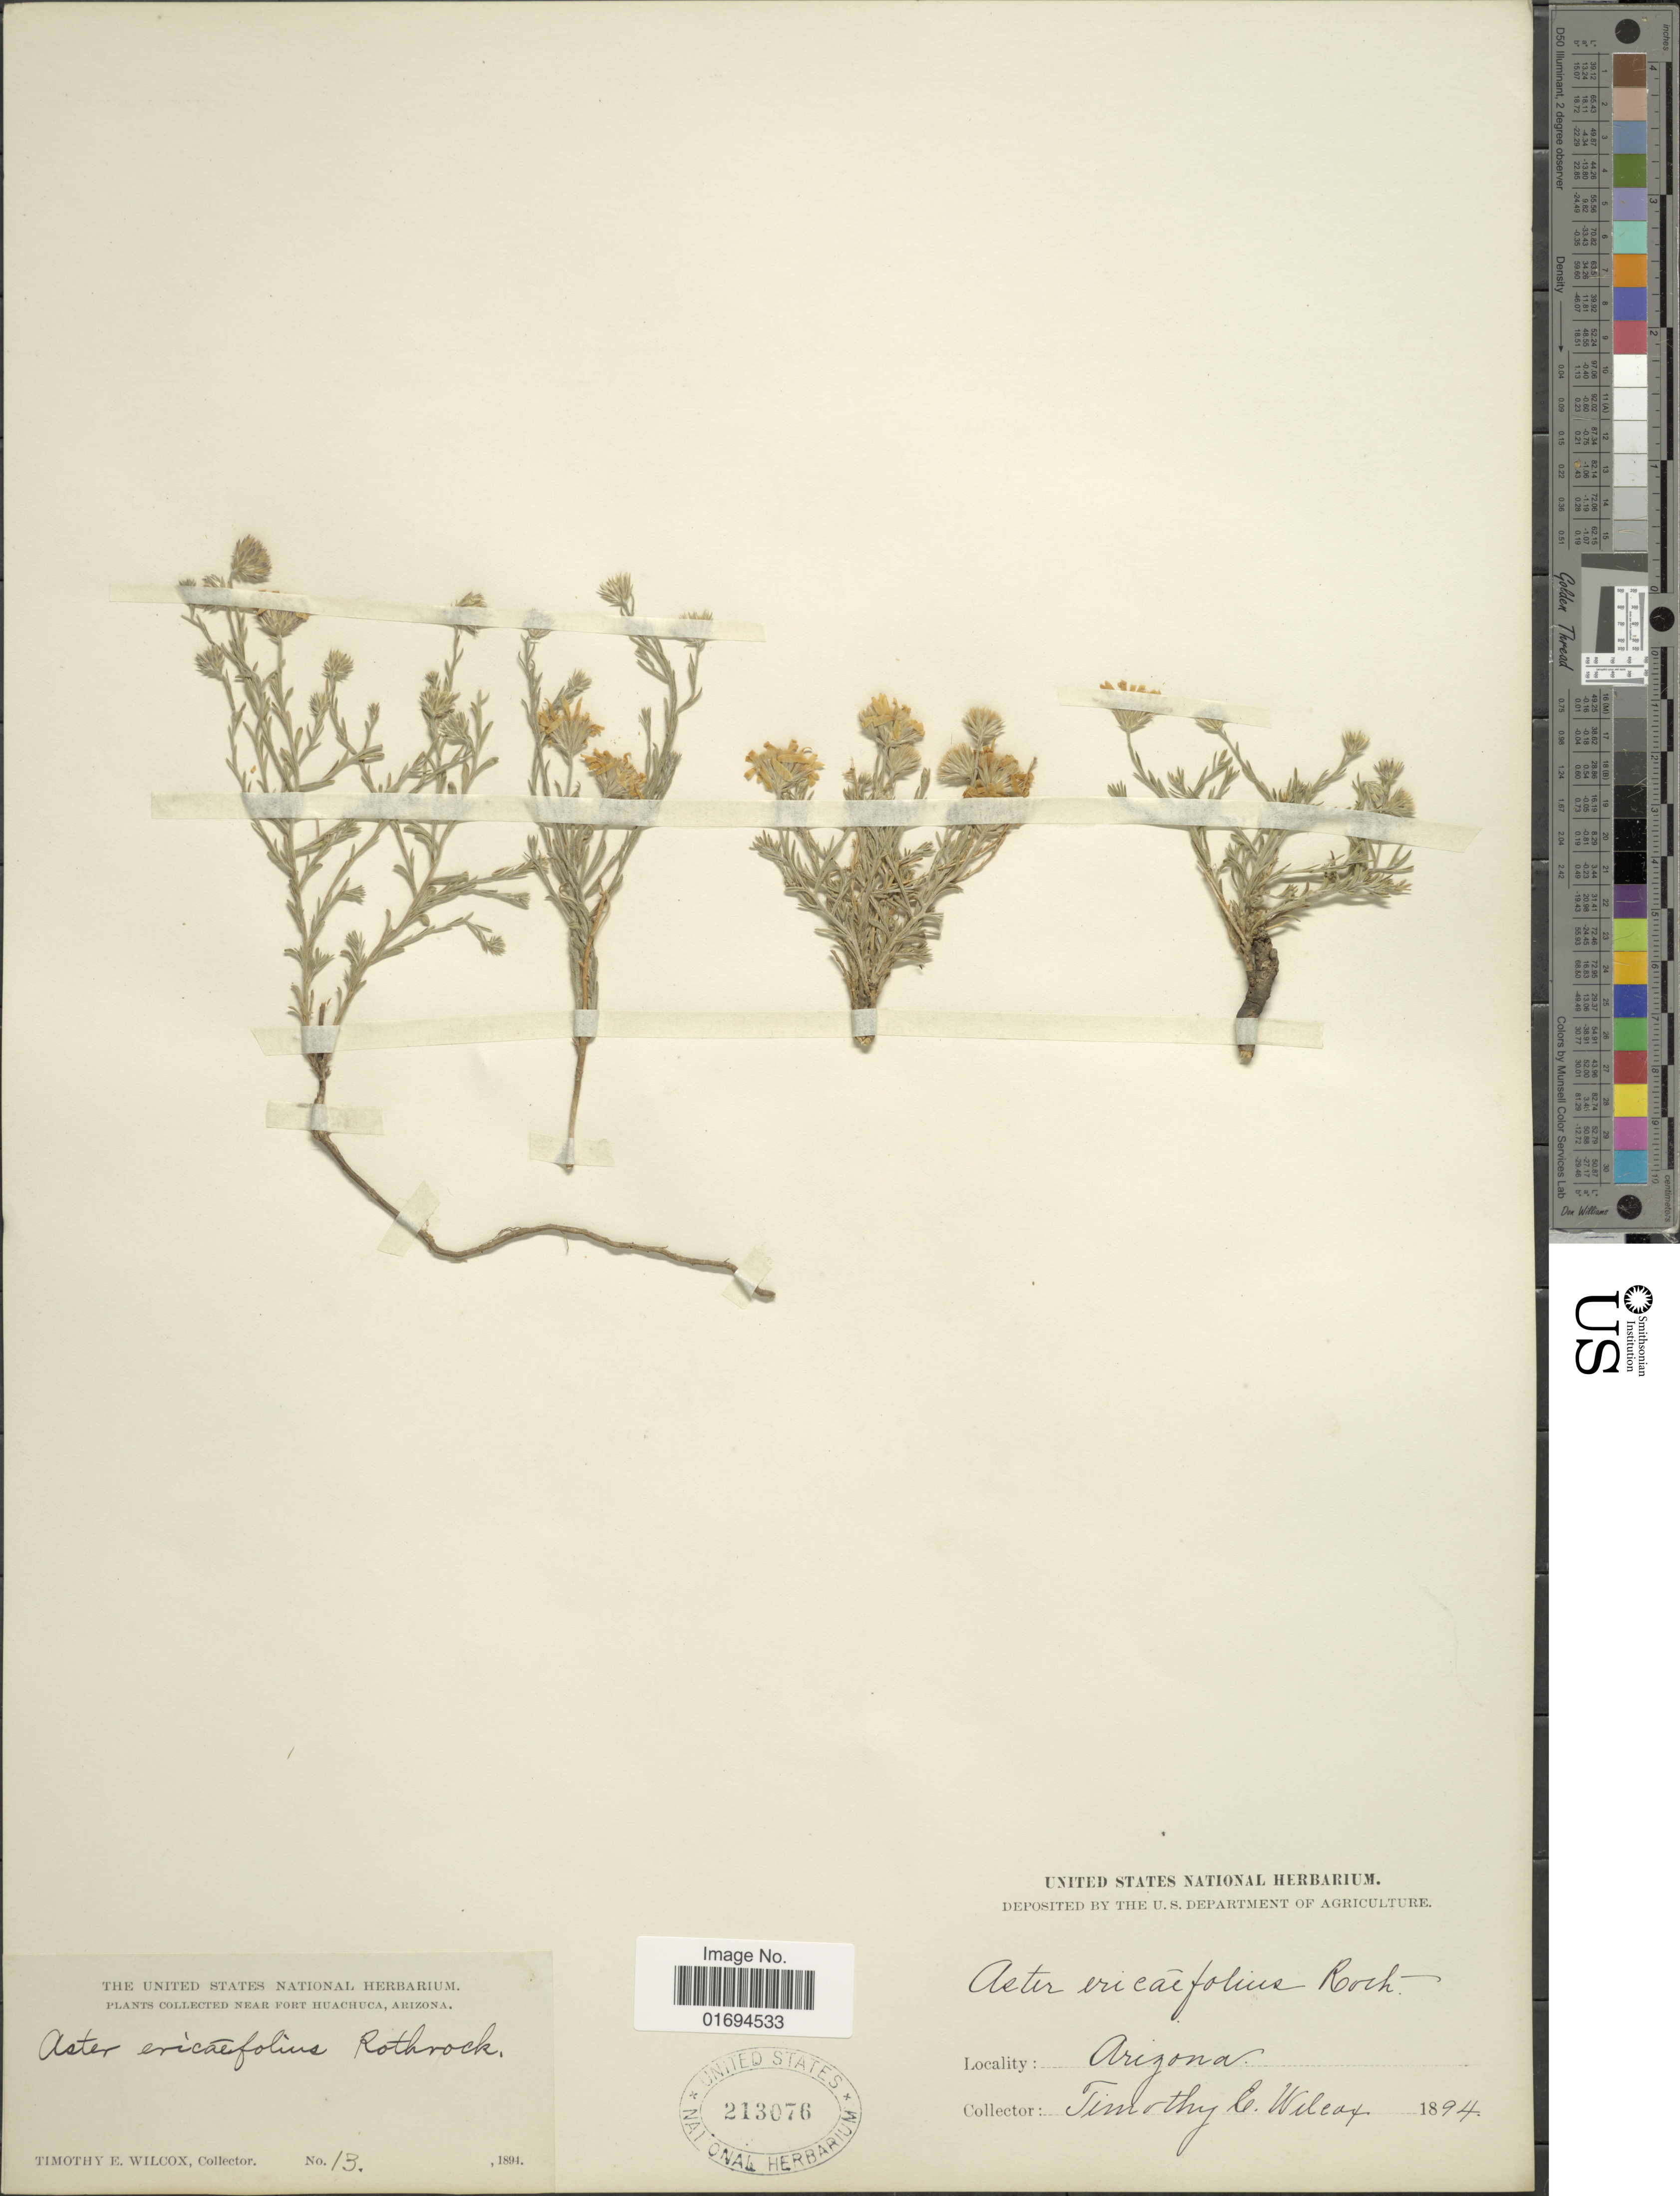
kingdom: Plantae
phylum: Tracheophyta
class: Magnoliopsida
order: Asterales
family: Asteraceae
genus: Chaetopappa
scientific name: Chaetopappa ericoides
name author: (Torr.) G.L. Nesom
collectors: T. E. Wilcox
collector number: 13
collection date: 1894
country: United States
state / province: Arizona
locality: Near fort Huachuca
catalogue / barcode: US 213076